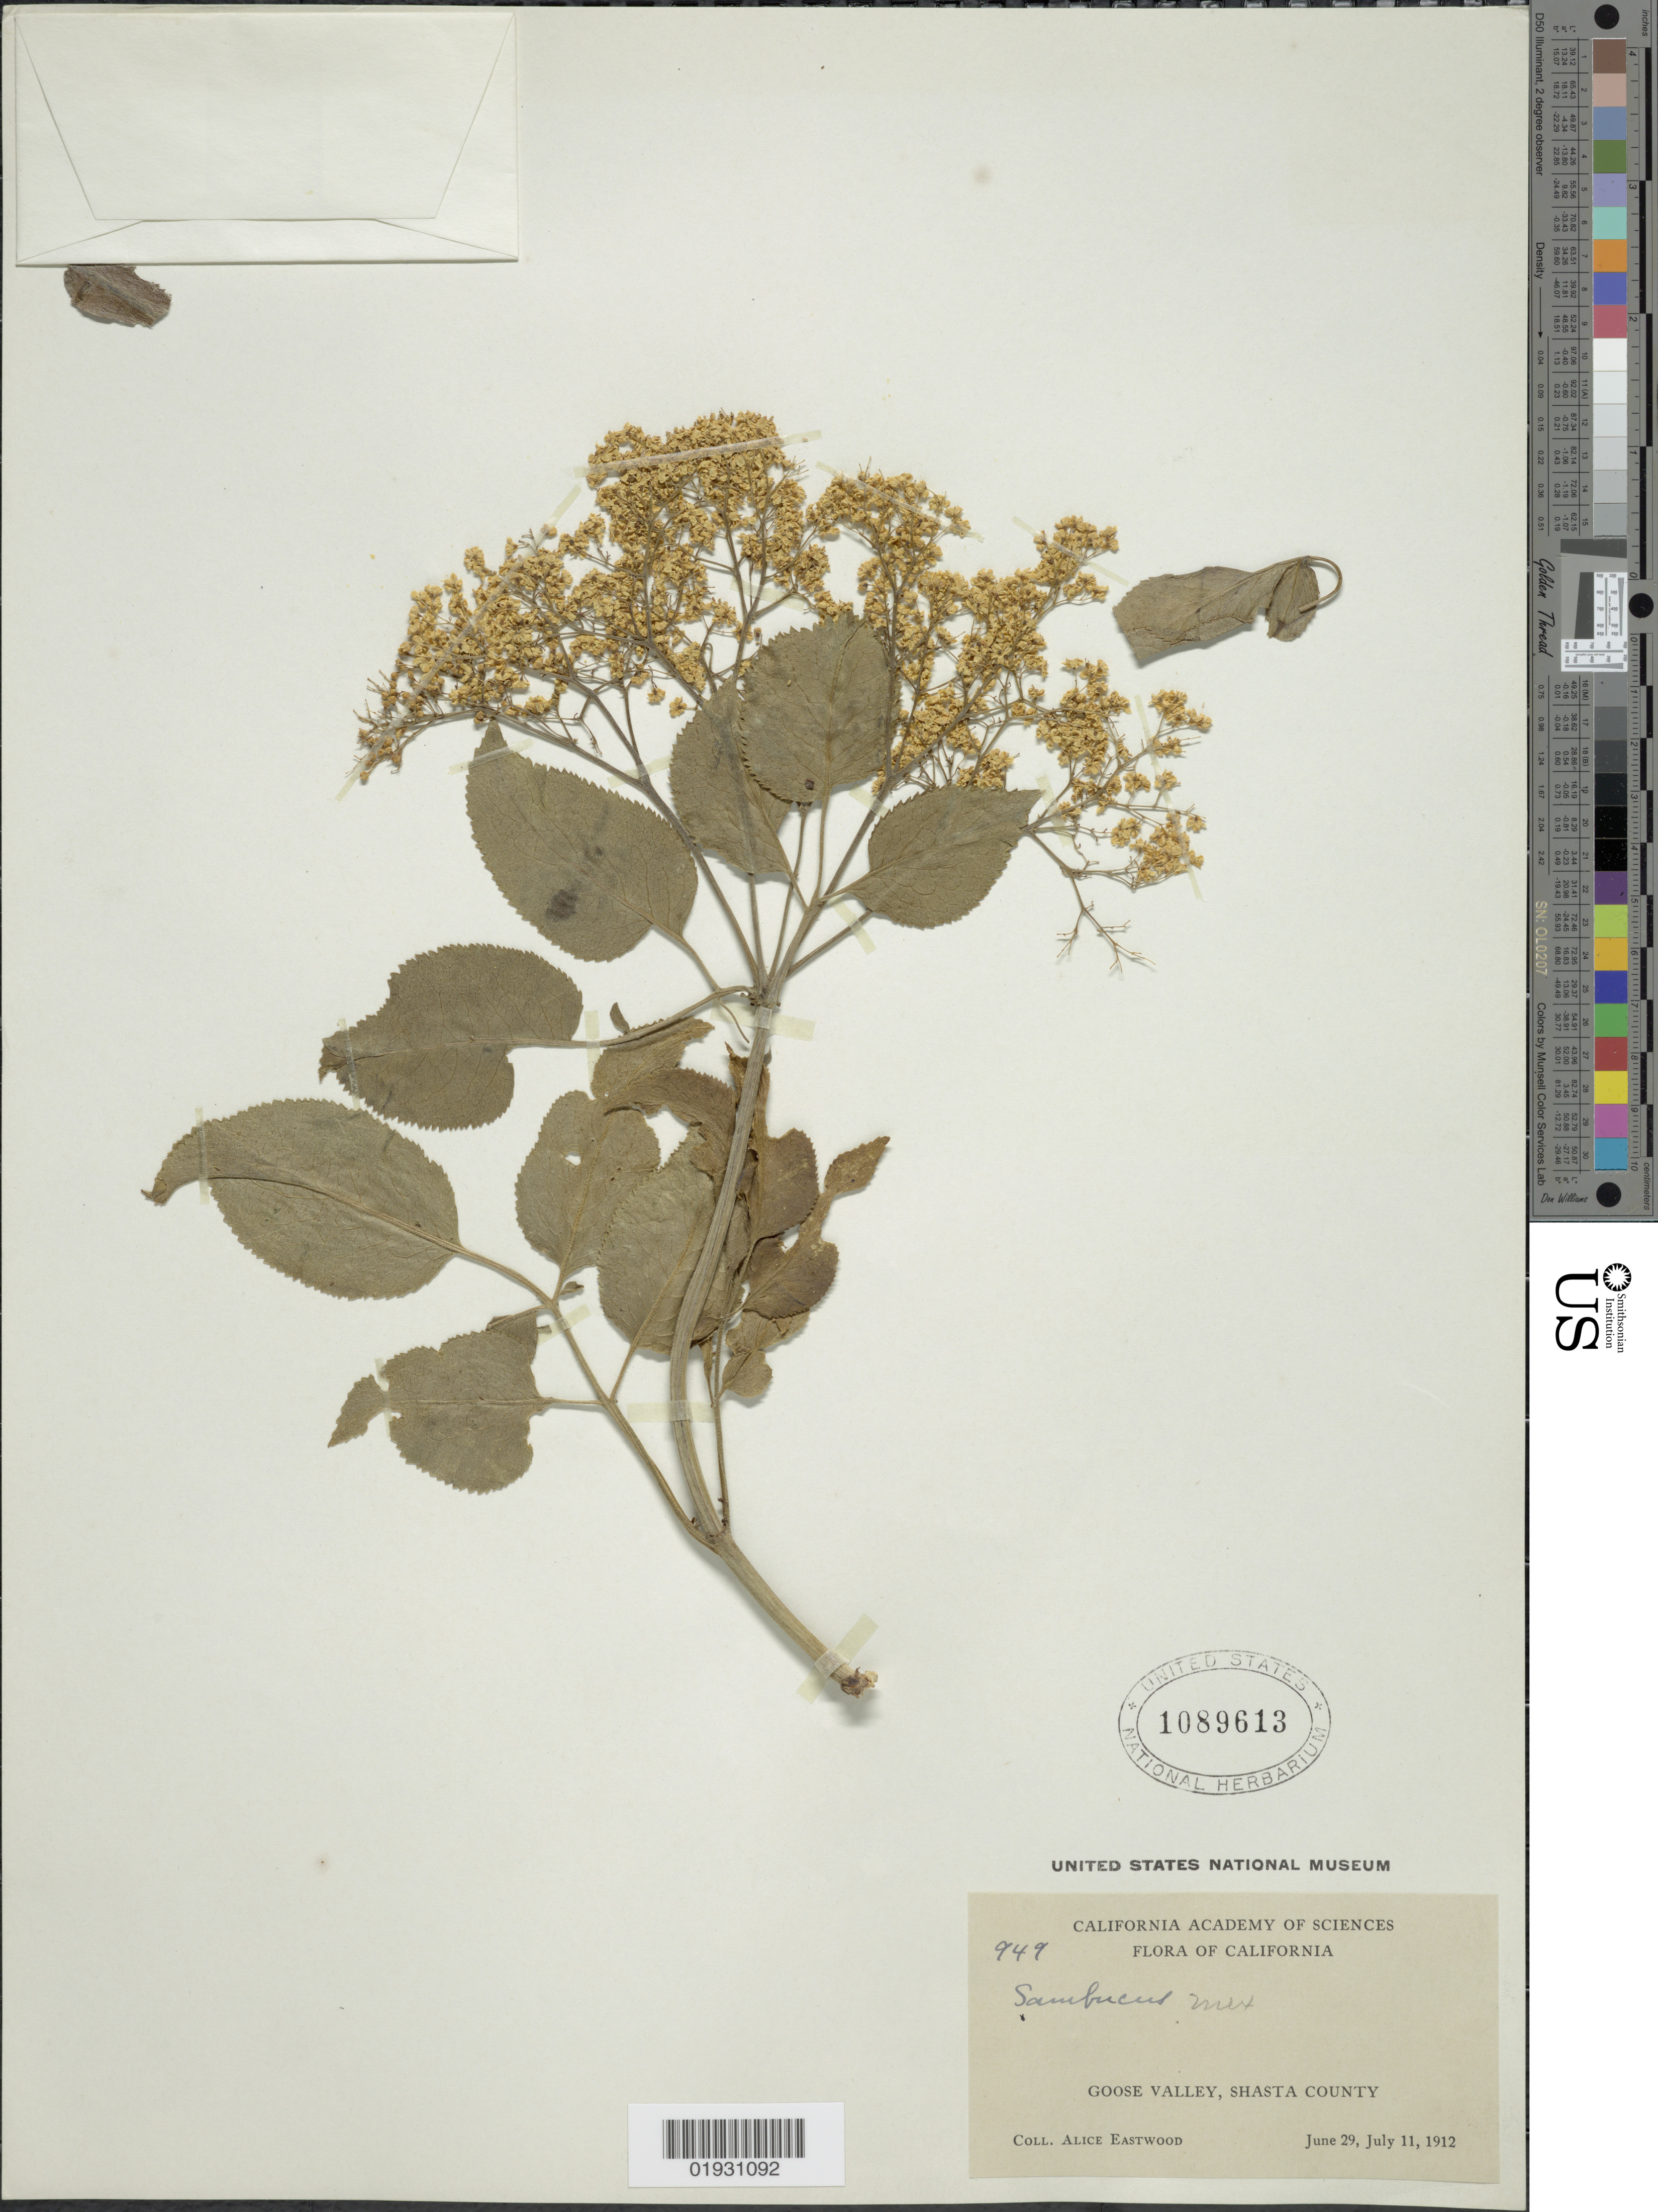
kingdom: Plantae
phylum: Tracheophyta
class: Magnoliopsida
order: Dipsacales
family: Viburnaceae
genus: Sambucus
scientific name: Sambucus mexicana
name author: C. Presl ex DC.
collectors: A. Eastwood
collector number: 949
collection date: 1912-06-29/1912-07-11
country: United States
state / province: California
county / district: Shasta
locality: Goose Valley, Shasta County.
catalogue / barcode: US 1089613